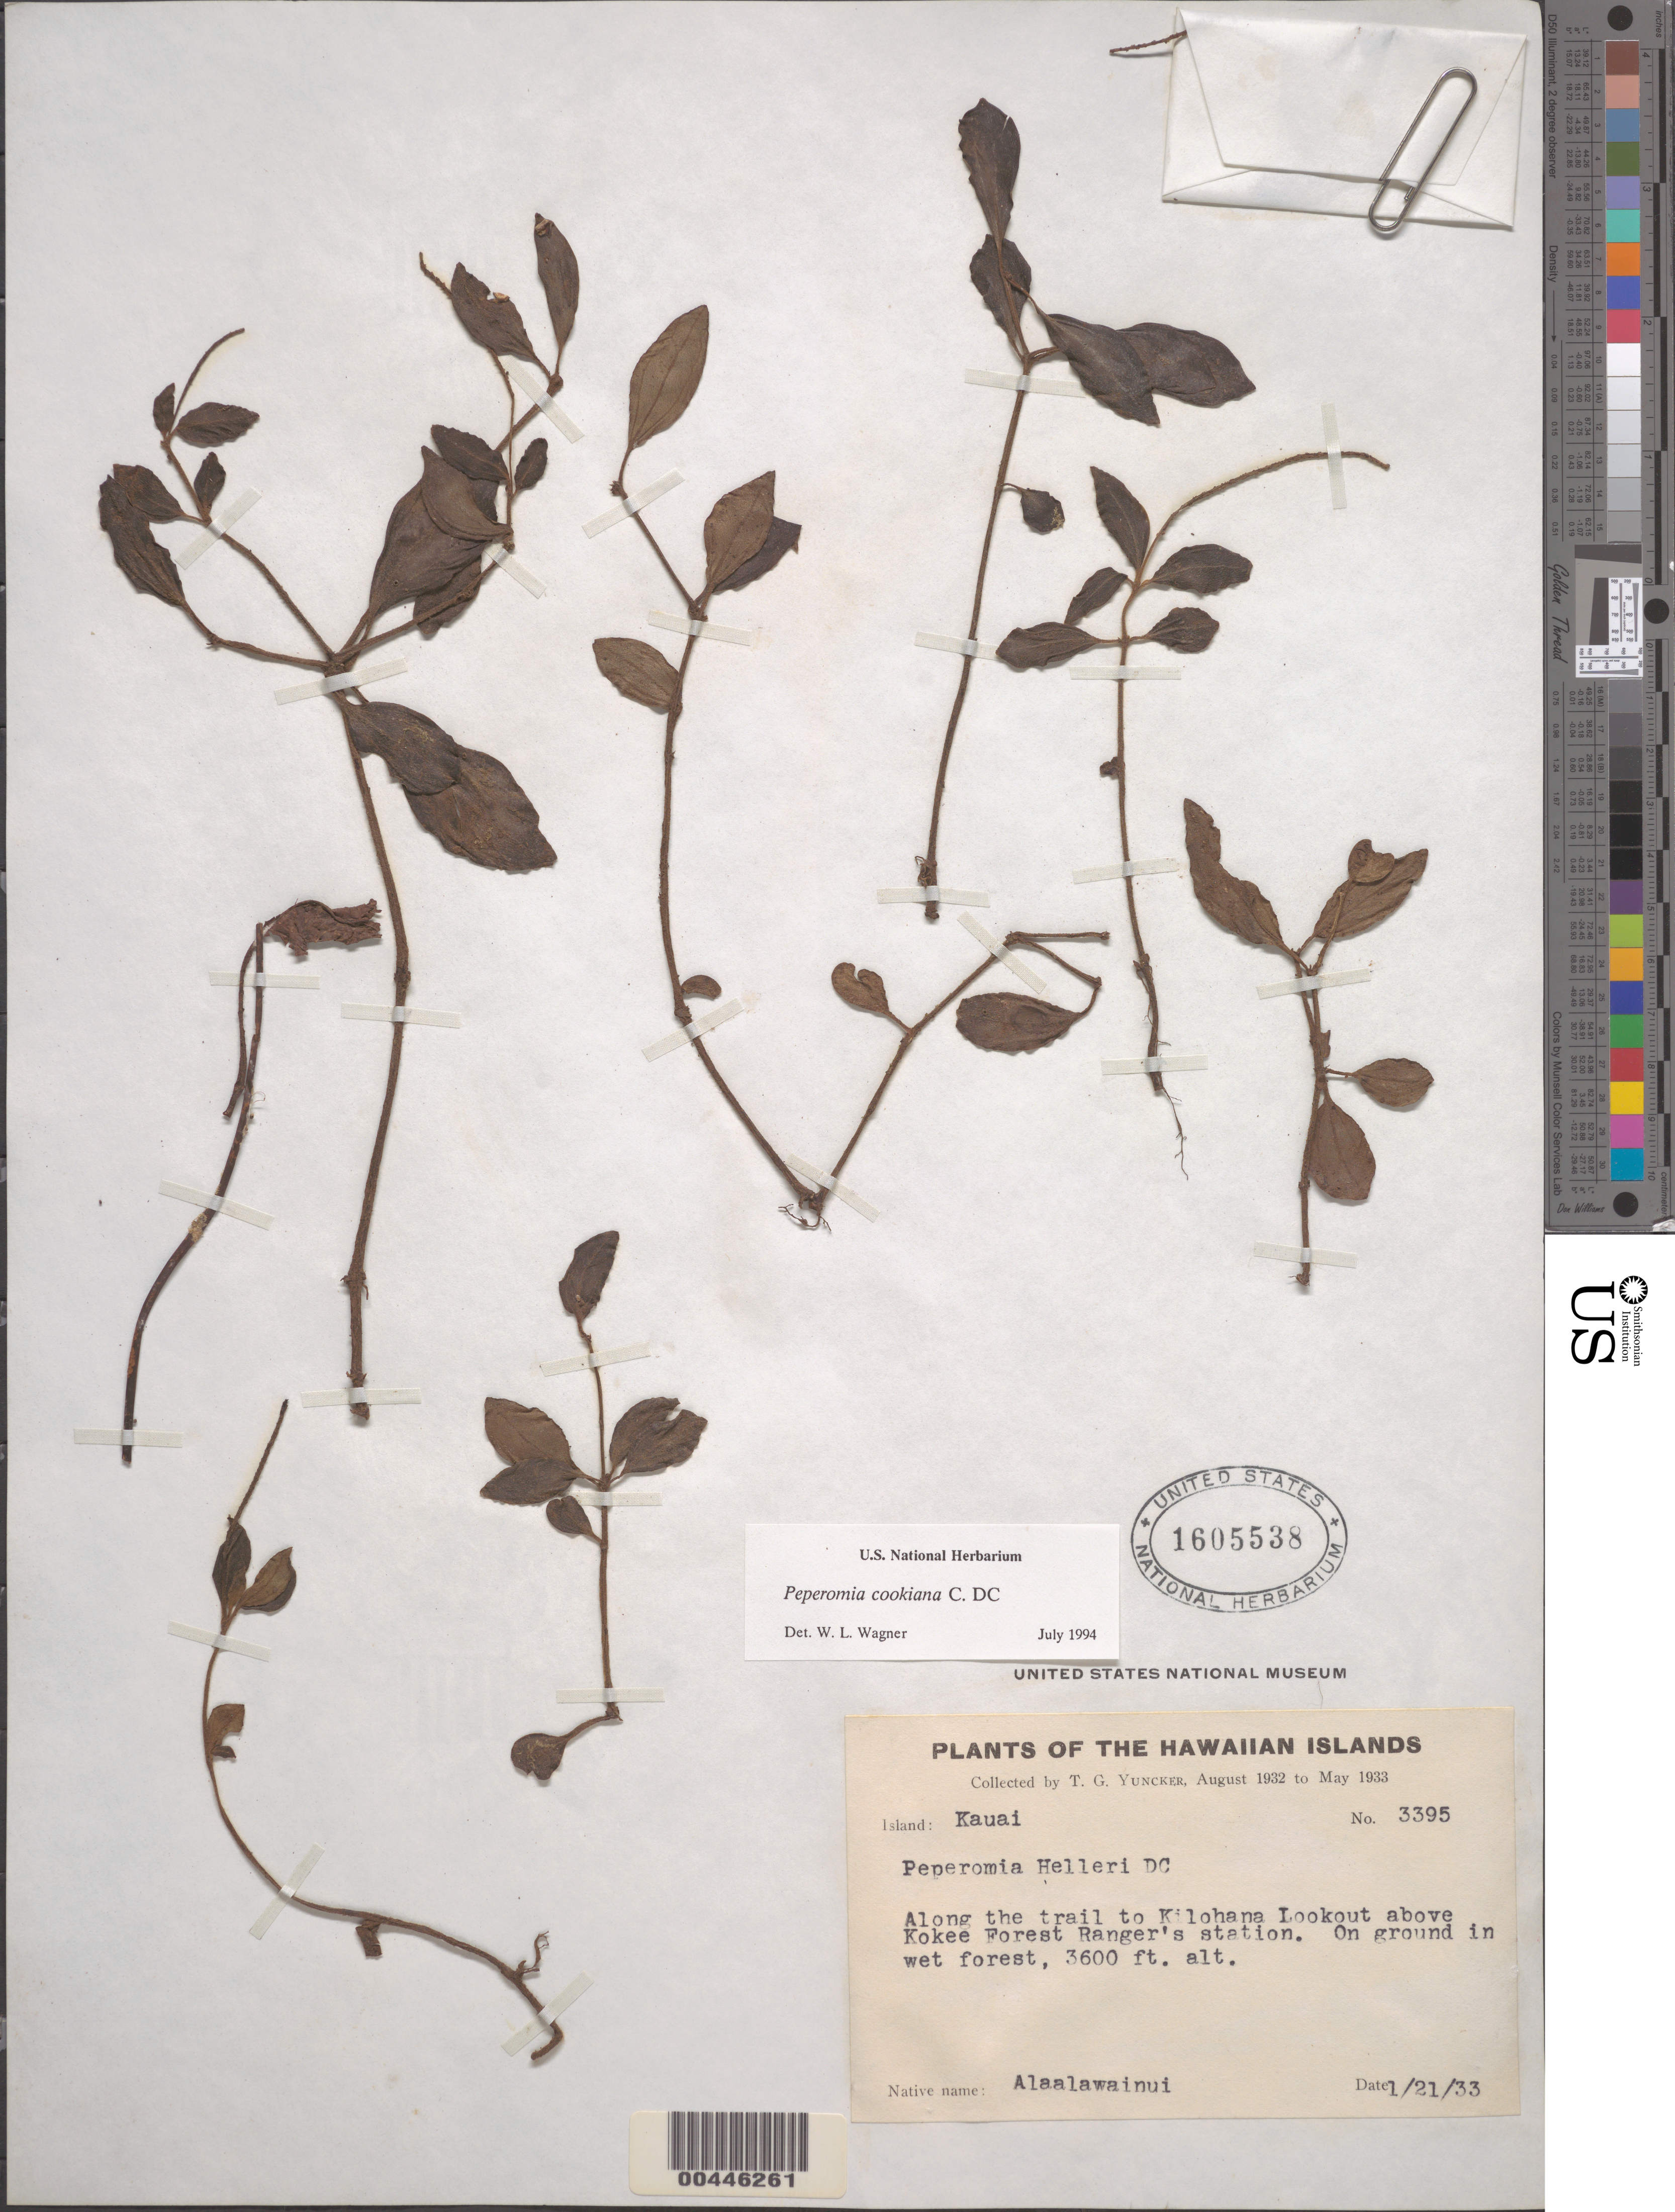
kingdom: Plantae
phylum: Tracheophyta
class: Magnoliopsida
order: Piperales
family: Piperaceae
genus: Peperomia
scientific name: Peperomia cookiana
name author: C. DC.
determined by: Wagner, W. L., (BOT), Smithsonian Institution - National Museum of Natural History (UNITED STATES)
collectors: T. G. Yuncker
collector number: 3395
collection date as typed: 21 Jan 1933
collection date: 1933-01-21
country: United States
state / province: Hawaii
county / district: Kauai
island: Kaua'i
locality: Along the trail to Kilohana Lookout above Kokee Forest Ranger's station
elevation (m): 1097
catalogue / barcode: US 1605538